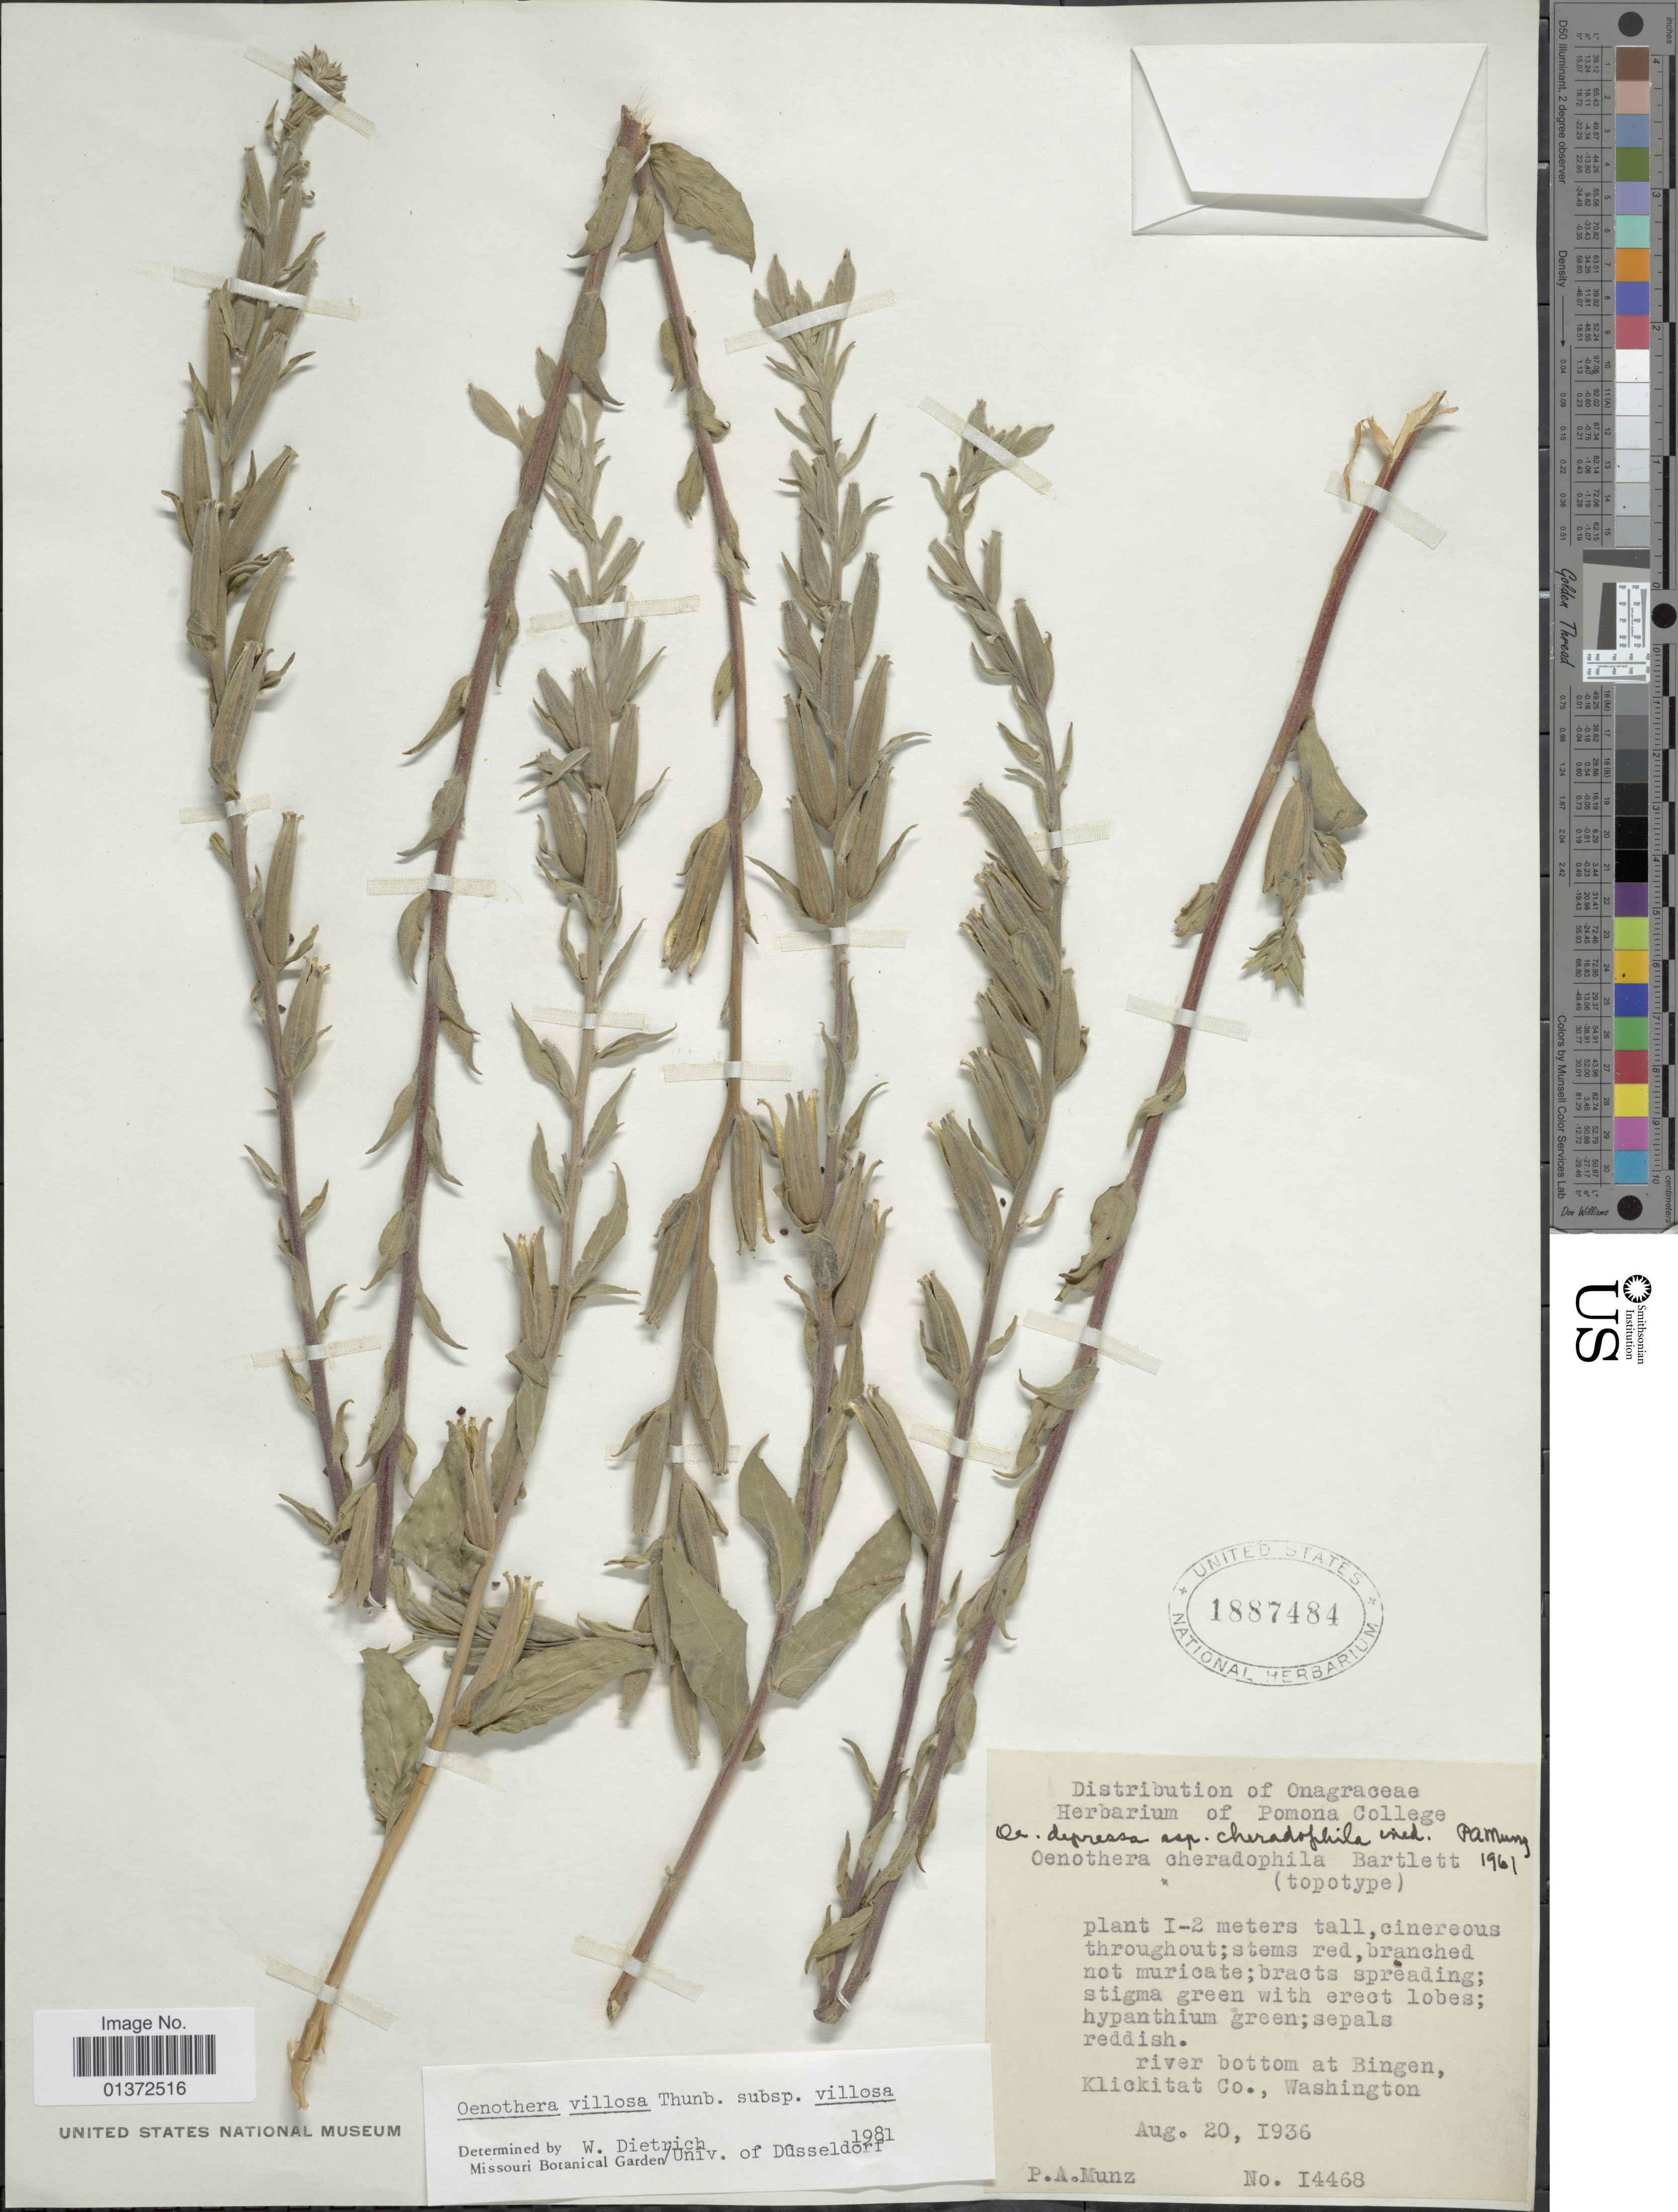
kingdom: Plantae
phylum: Tracheophyta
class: Magnoliopsida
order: Myrtales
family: Onagraceae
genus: Oenothera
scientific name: Oenothera villosa subsp. villosa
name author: Thunb.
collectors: P. A. Munz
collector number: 14468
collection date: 1936-08-20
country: United States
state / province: Washington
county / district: Klickitat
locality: River bottom at Bingeh, Klickitat Co.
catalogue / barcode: US 1887484